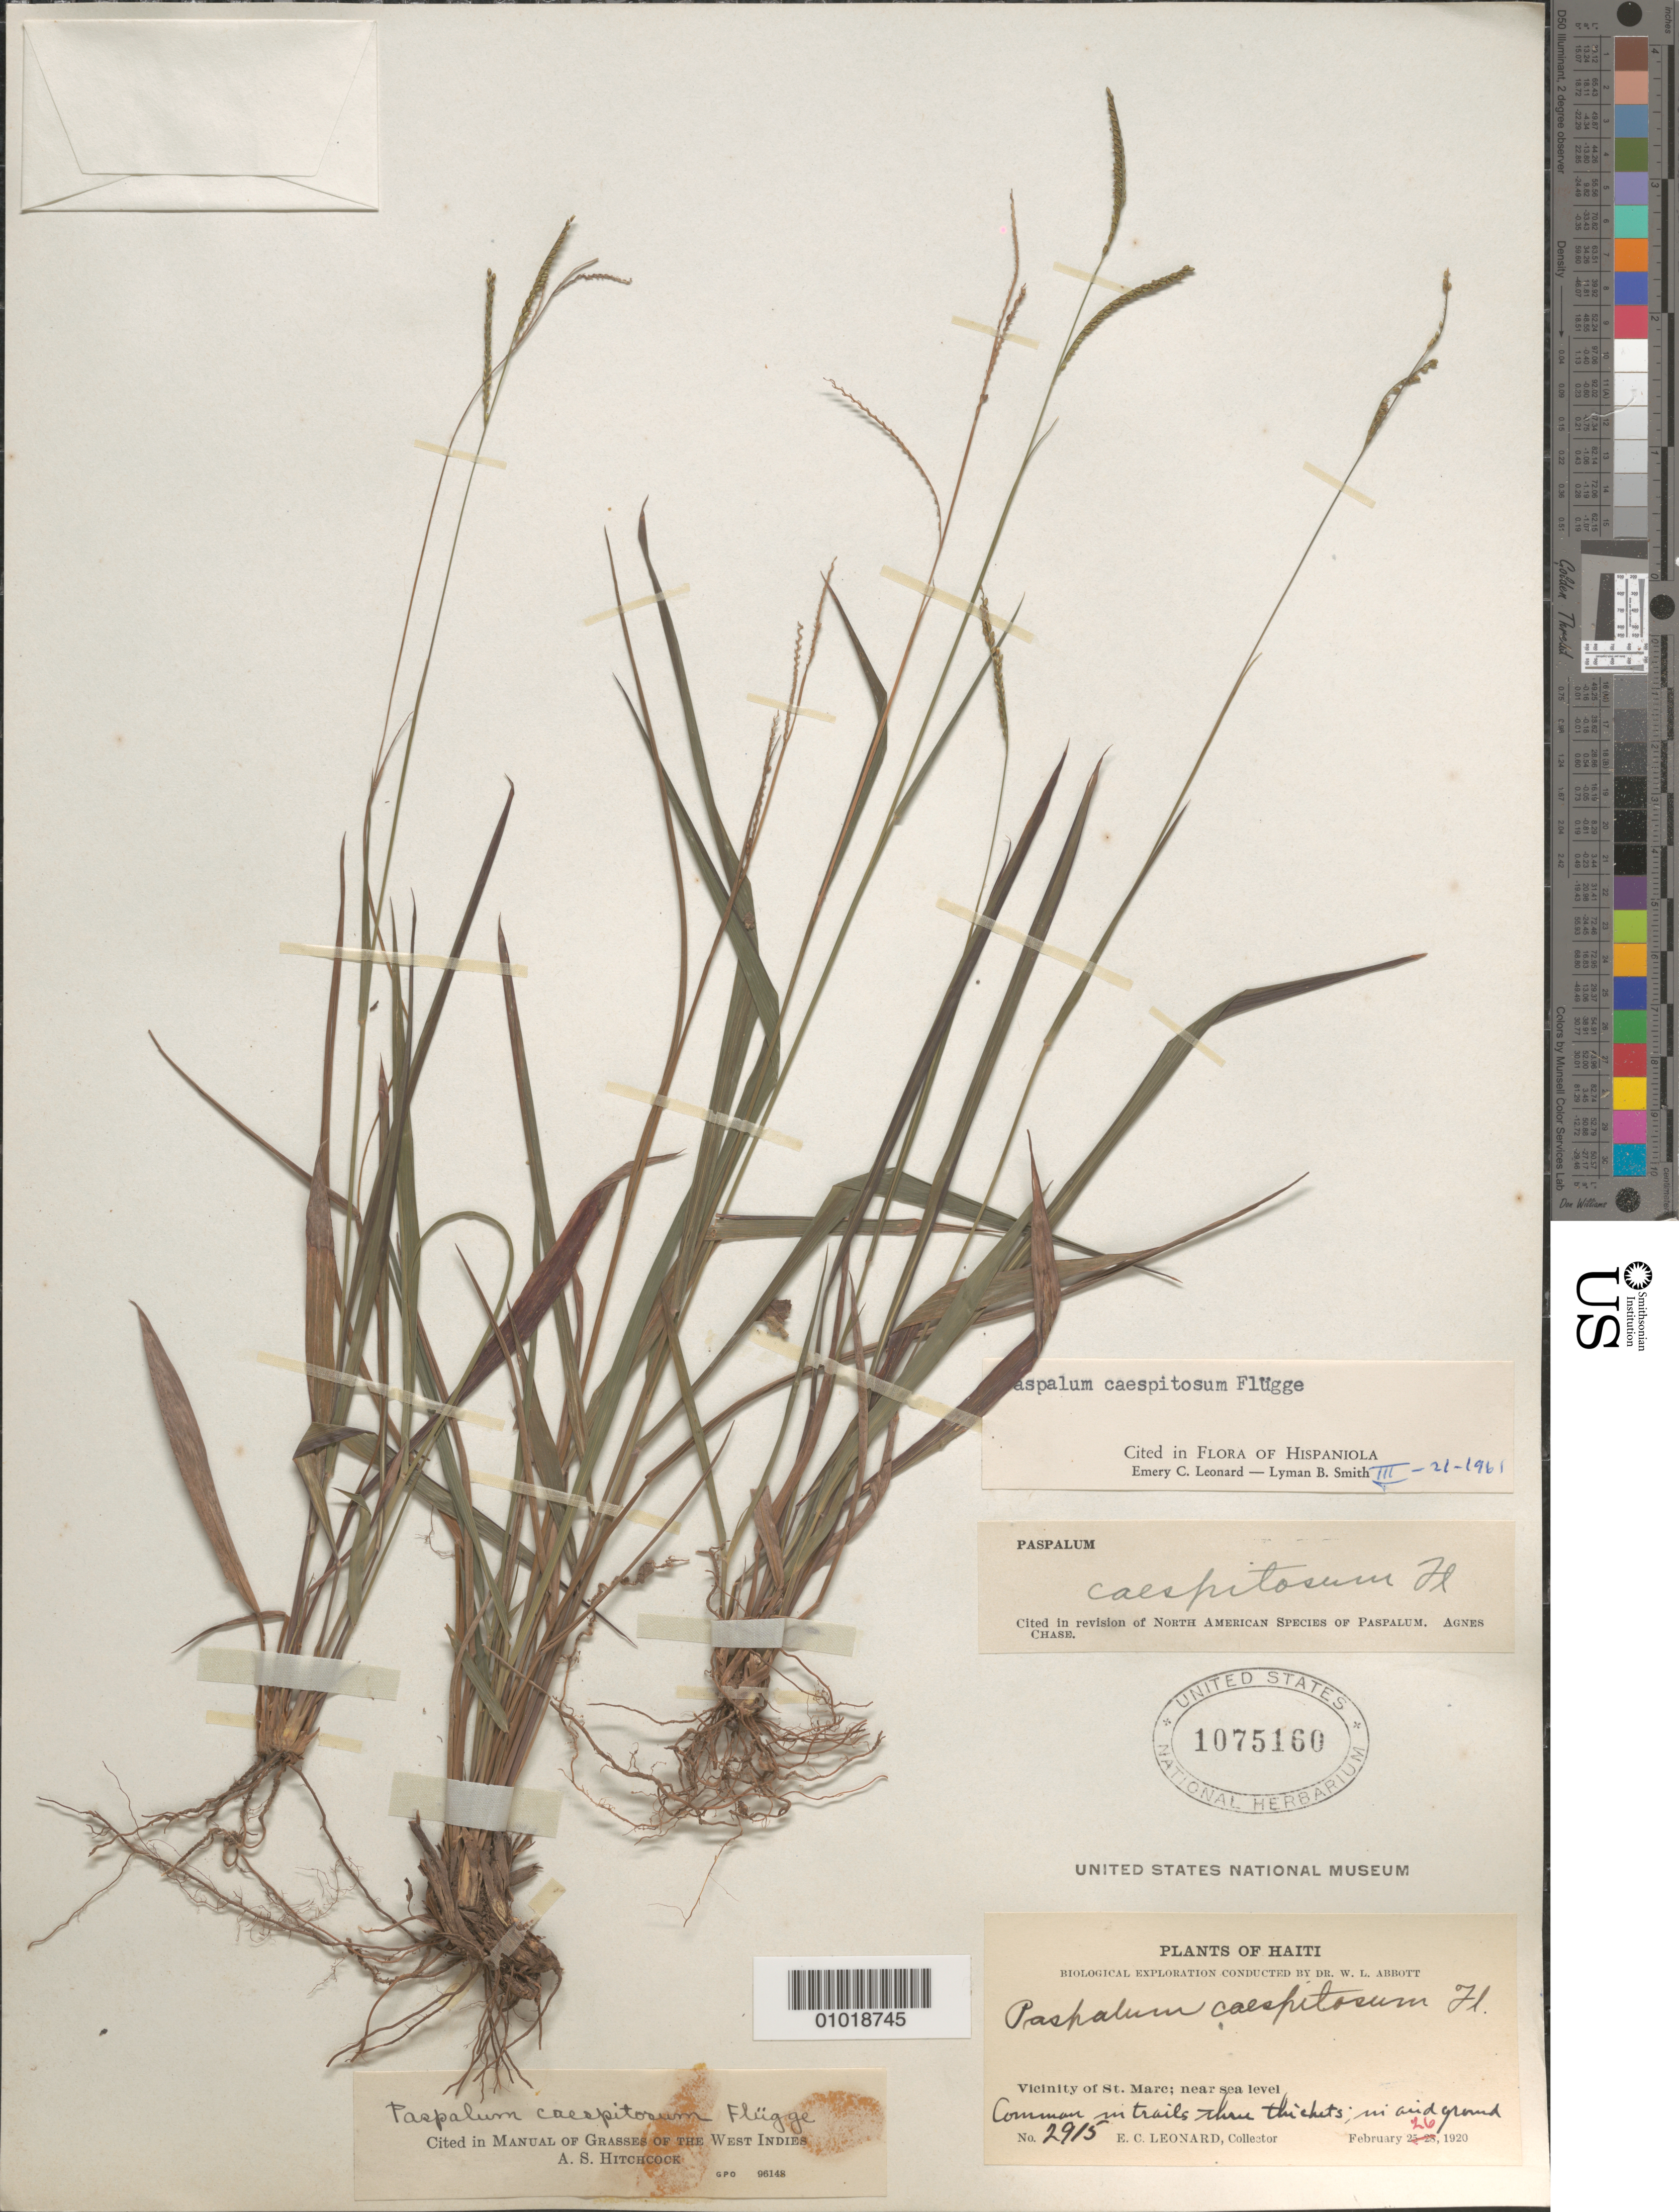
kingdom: Plantae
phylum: Tracheophyta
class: Liliopsida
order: Poales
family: Poaceae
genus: Paspalum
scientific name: Paspalum caespitosum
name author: Flüggé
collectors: E. C. Leonard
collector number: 2915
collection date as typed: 26 Feb 1920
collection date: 1920-02-26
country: Haiti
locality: Vic. of St. Marc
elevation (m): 0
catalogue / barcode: US 1075160